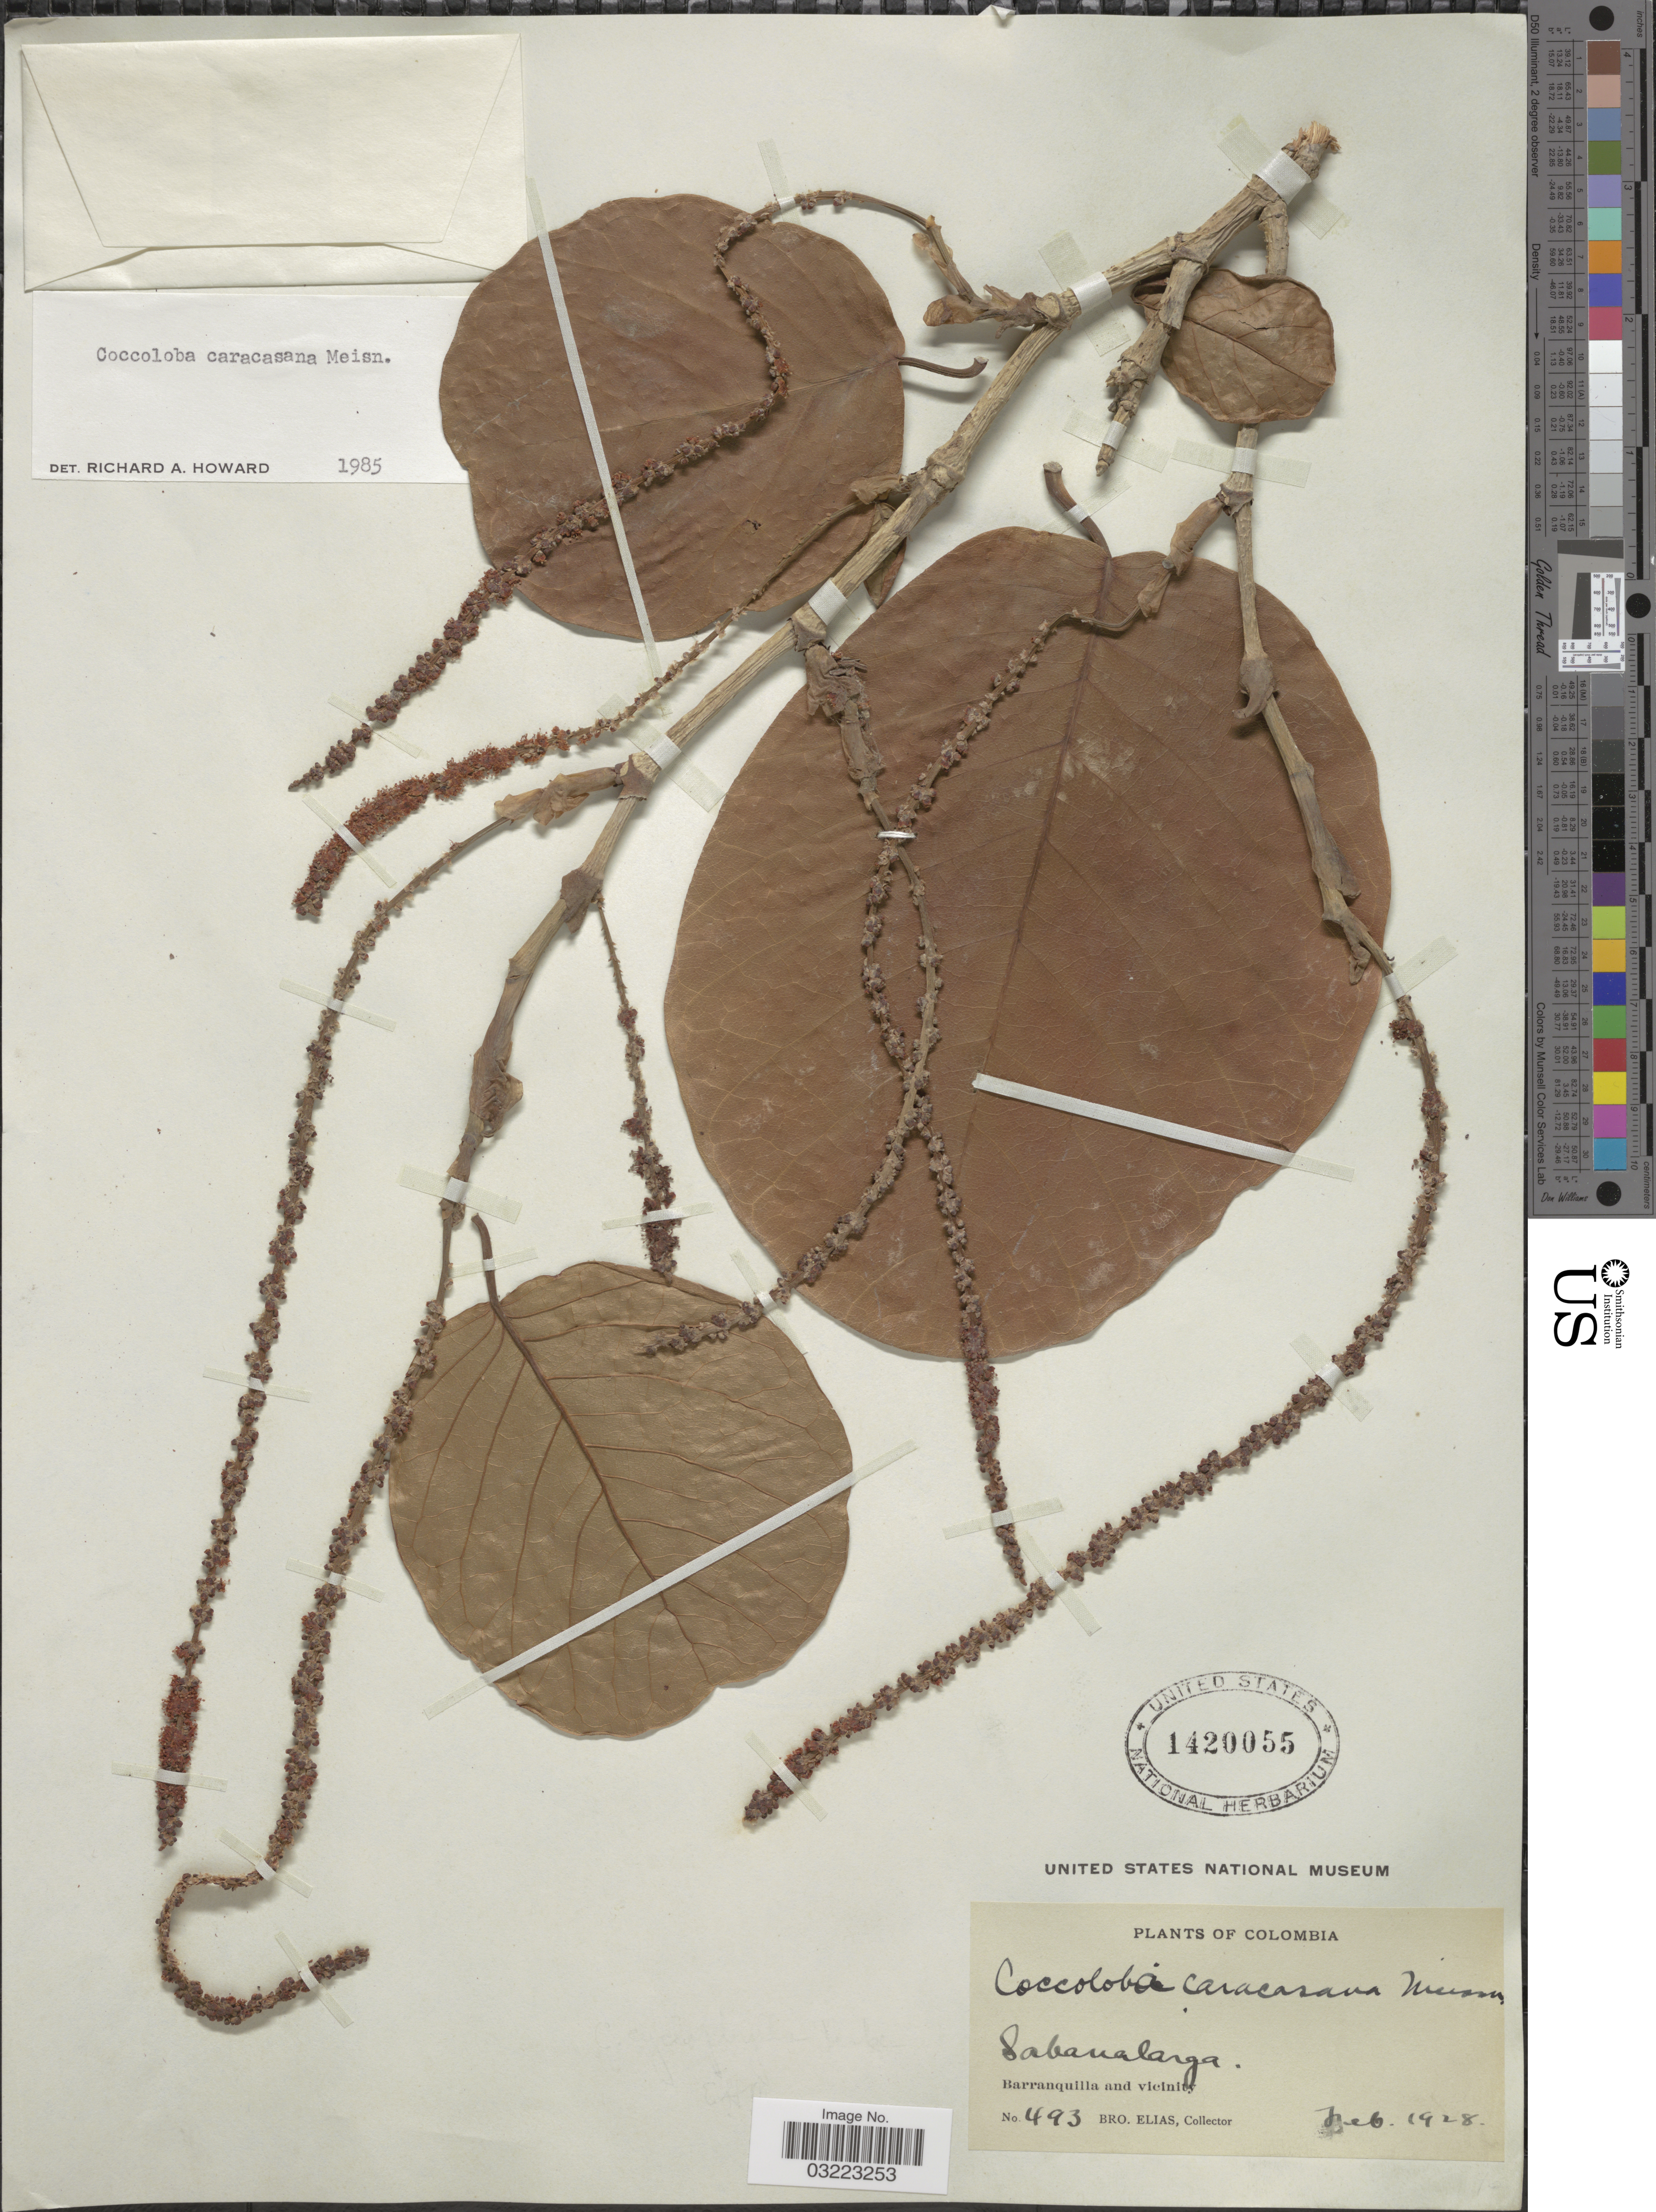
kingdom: Plantae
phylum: Tracheophyta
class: Magnoliopsida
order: Caryophyllales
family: Polygonaceae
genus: Coccoloba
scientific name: Coccoloba caracasana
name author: Meisn.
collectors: Bro. Elias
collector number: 493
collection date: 1928-02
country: Colombia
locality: Sabanalarga. Barranquilla and vicinity.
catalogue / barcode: US 1420055